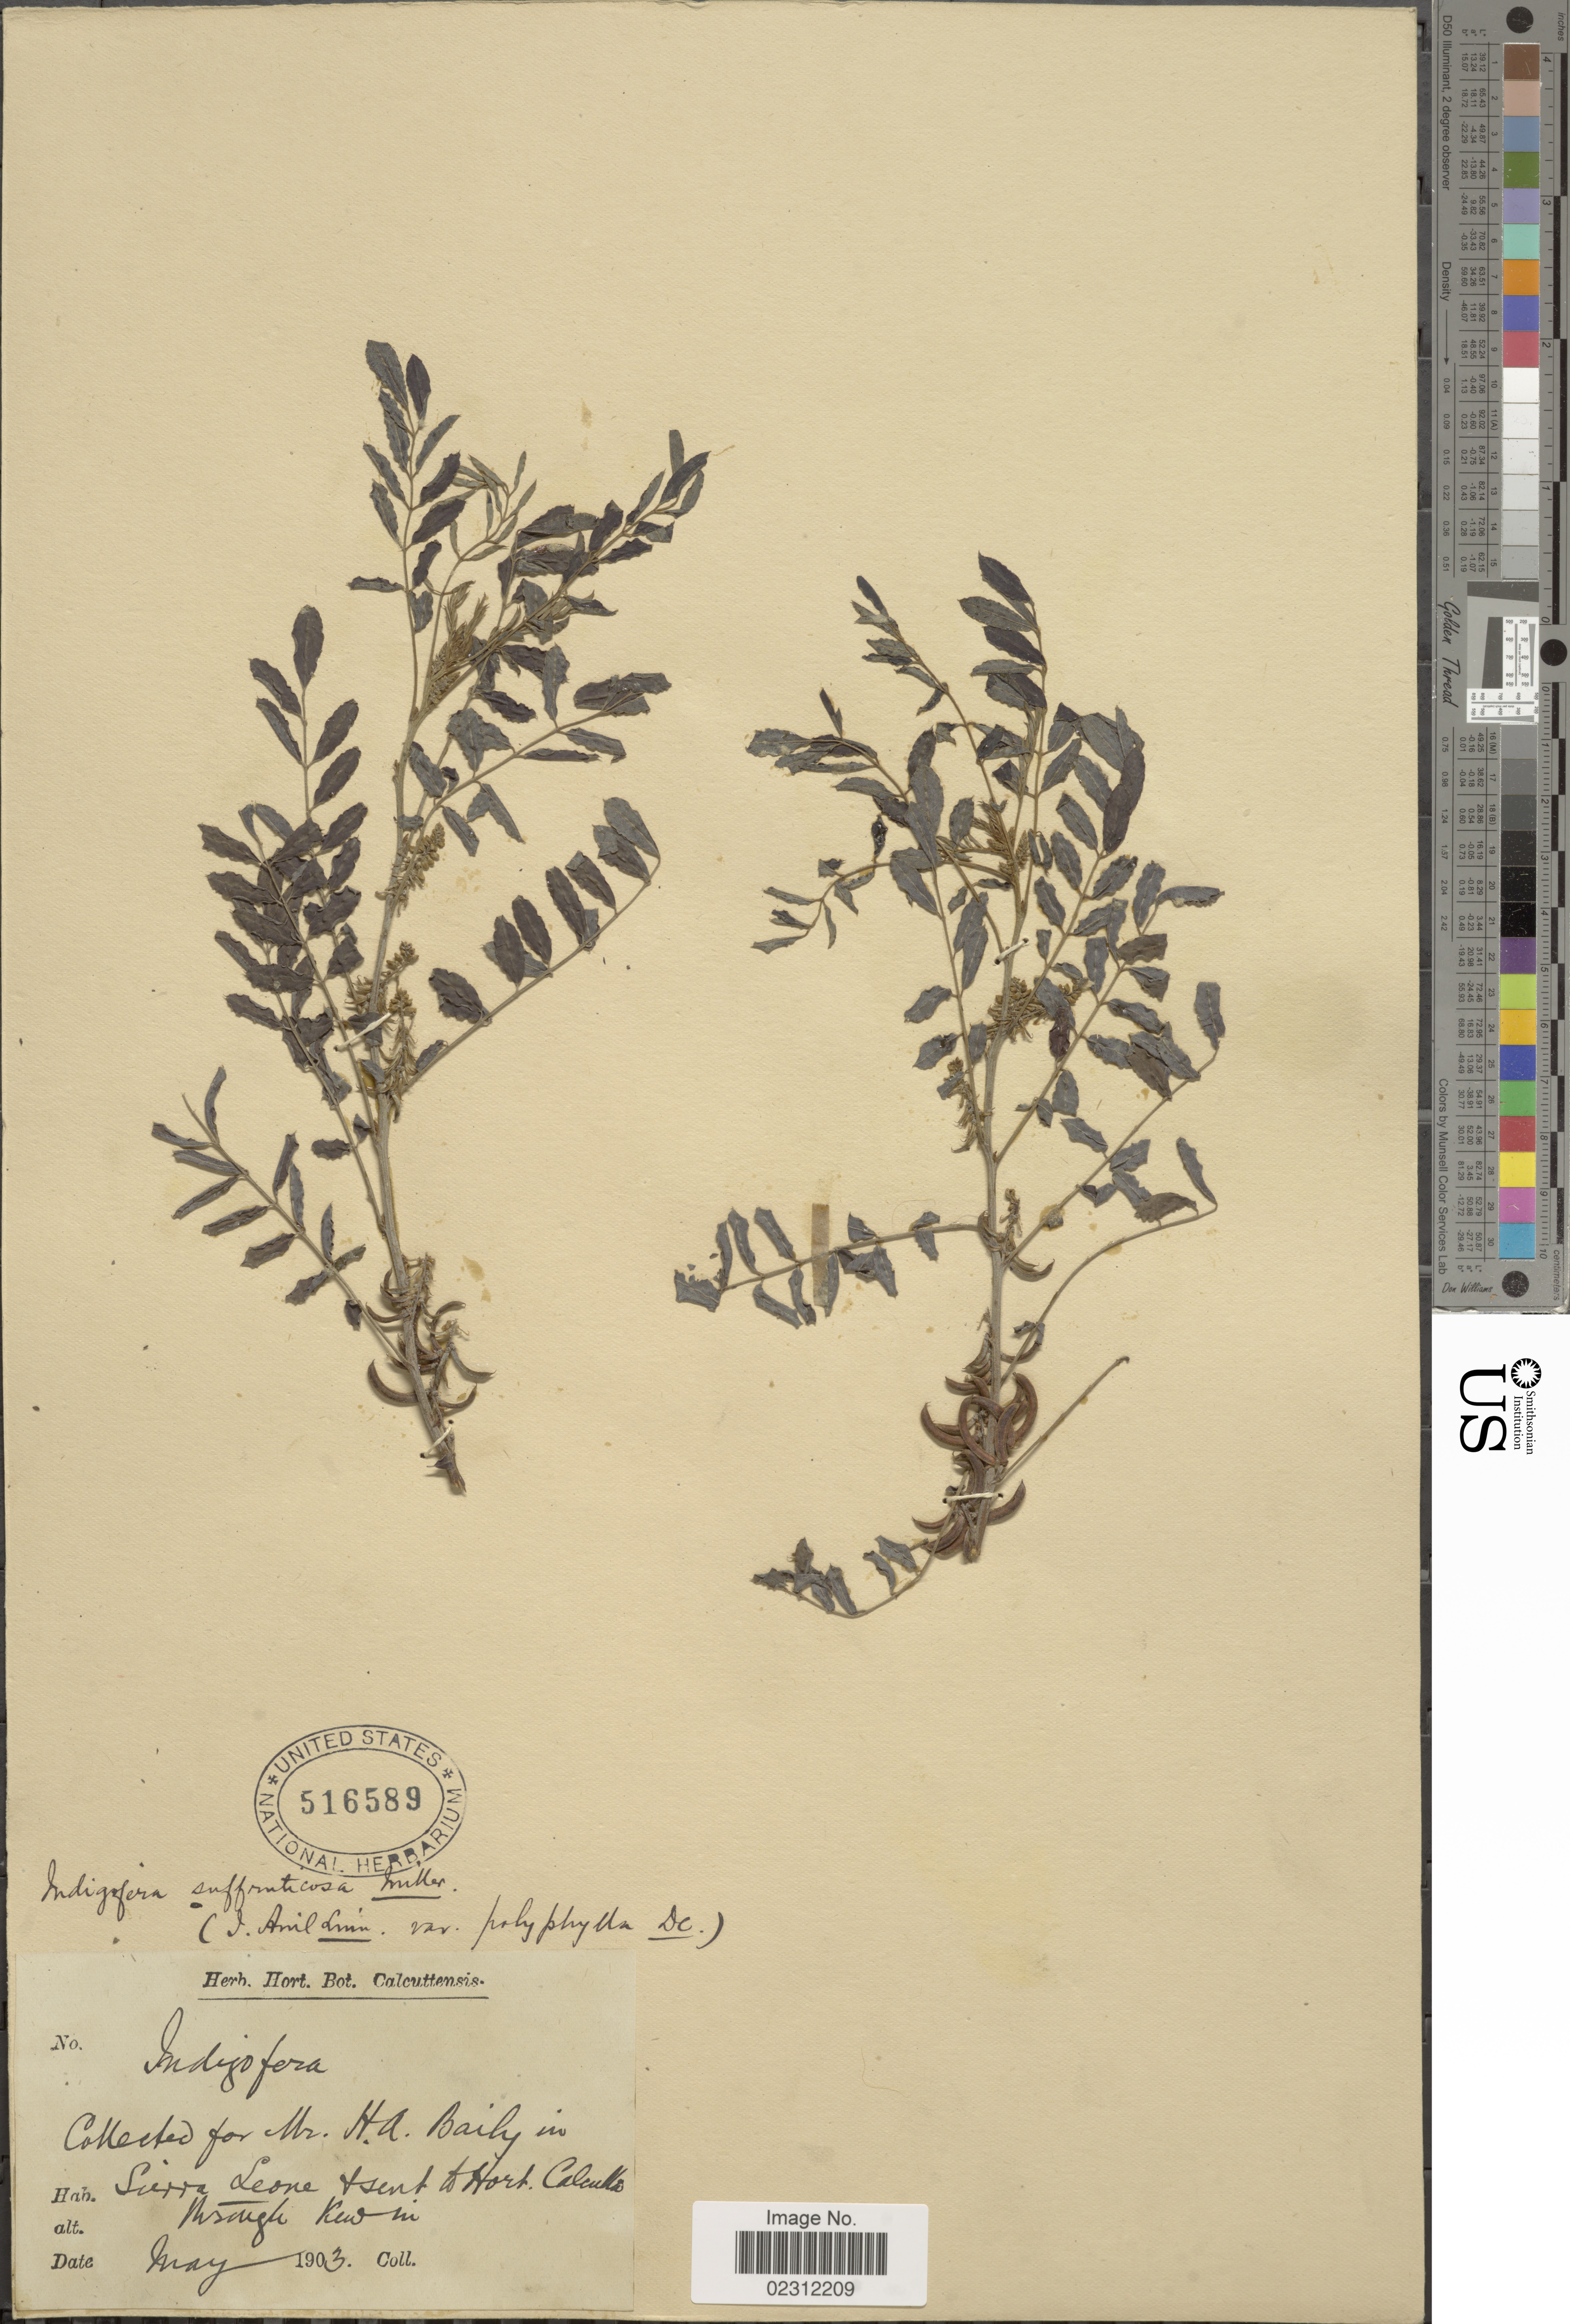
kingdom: Plantae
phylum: Tracheophyta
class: Magnoliopsida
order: Fabales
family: Fabaceae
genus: Indigofera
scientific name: Indigofera suffruticosa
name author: Mill.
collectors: ex Herb. Hort. Bot. Calcuttensis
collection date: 1903-05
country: Sierra Leone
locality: Sierra Leone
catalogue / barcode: US 516589